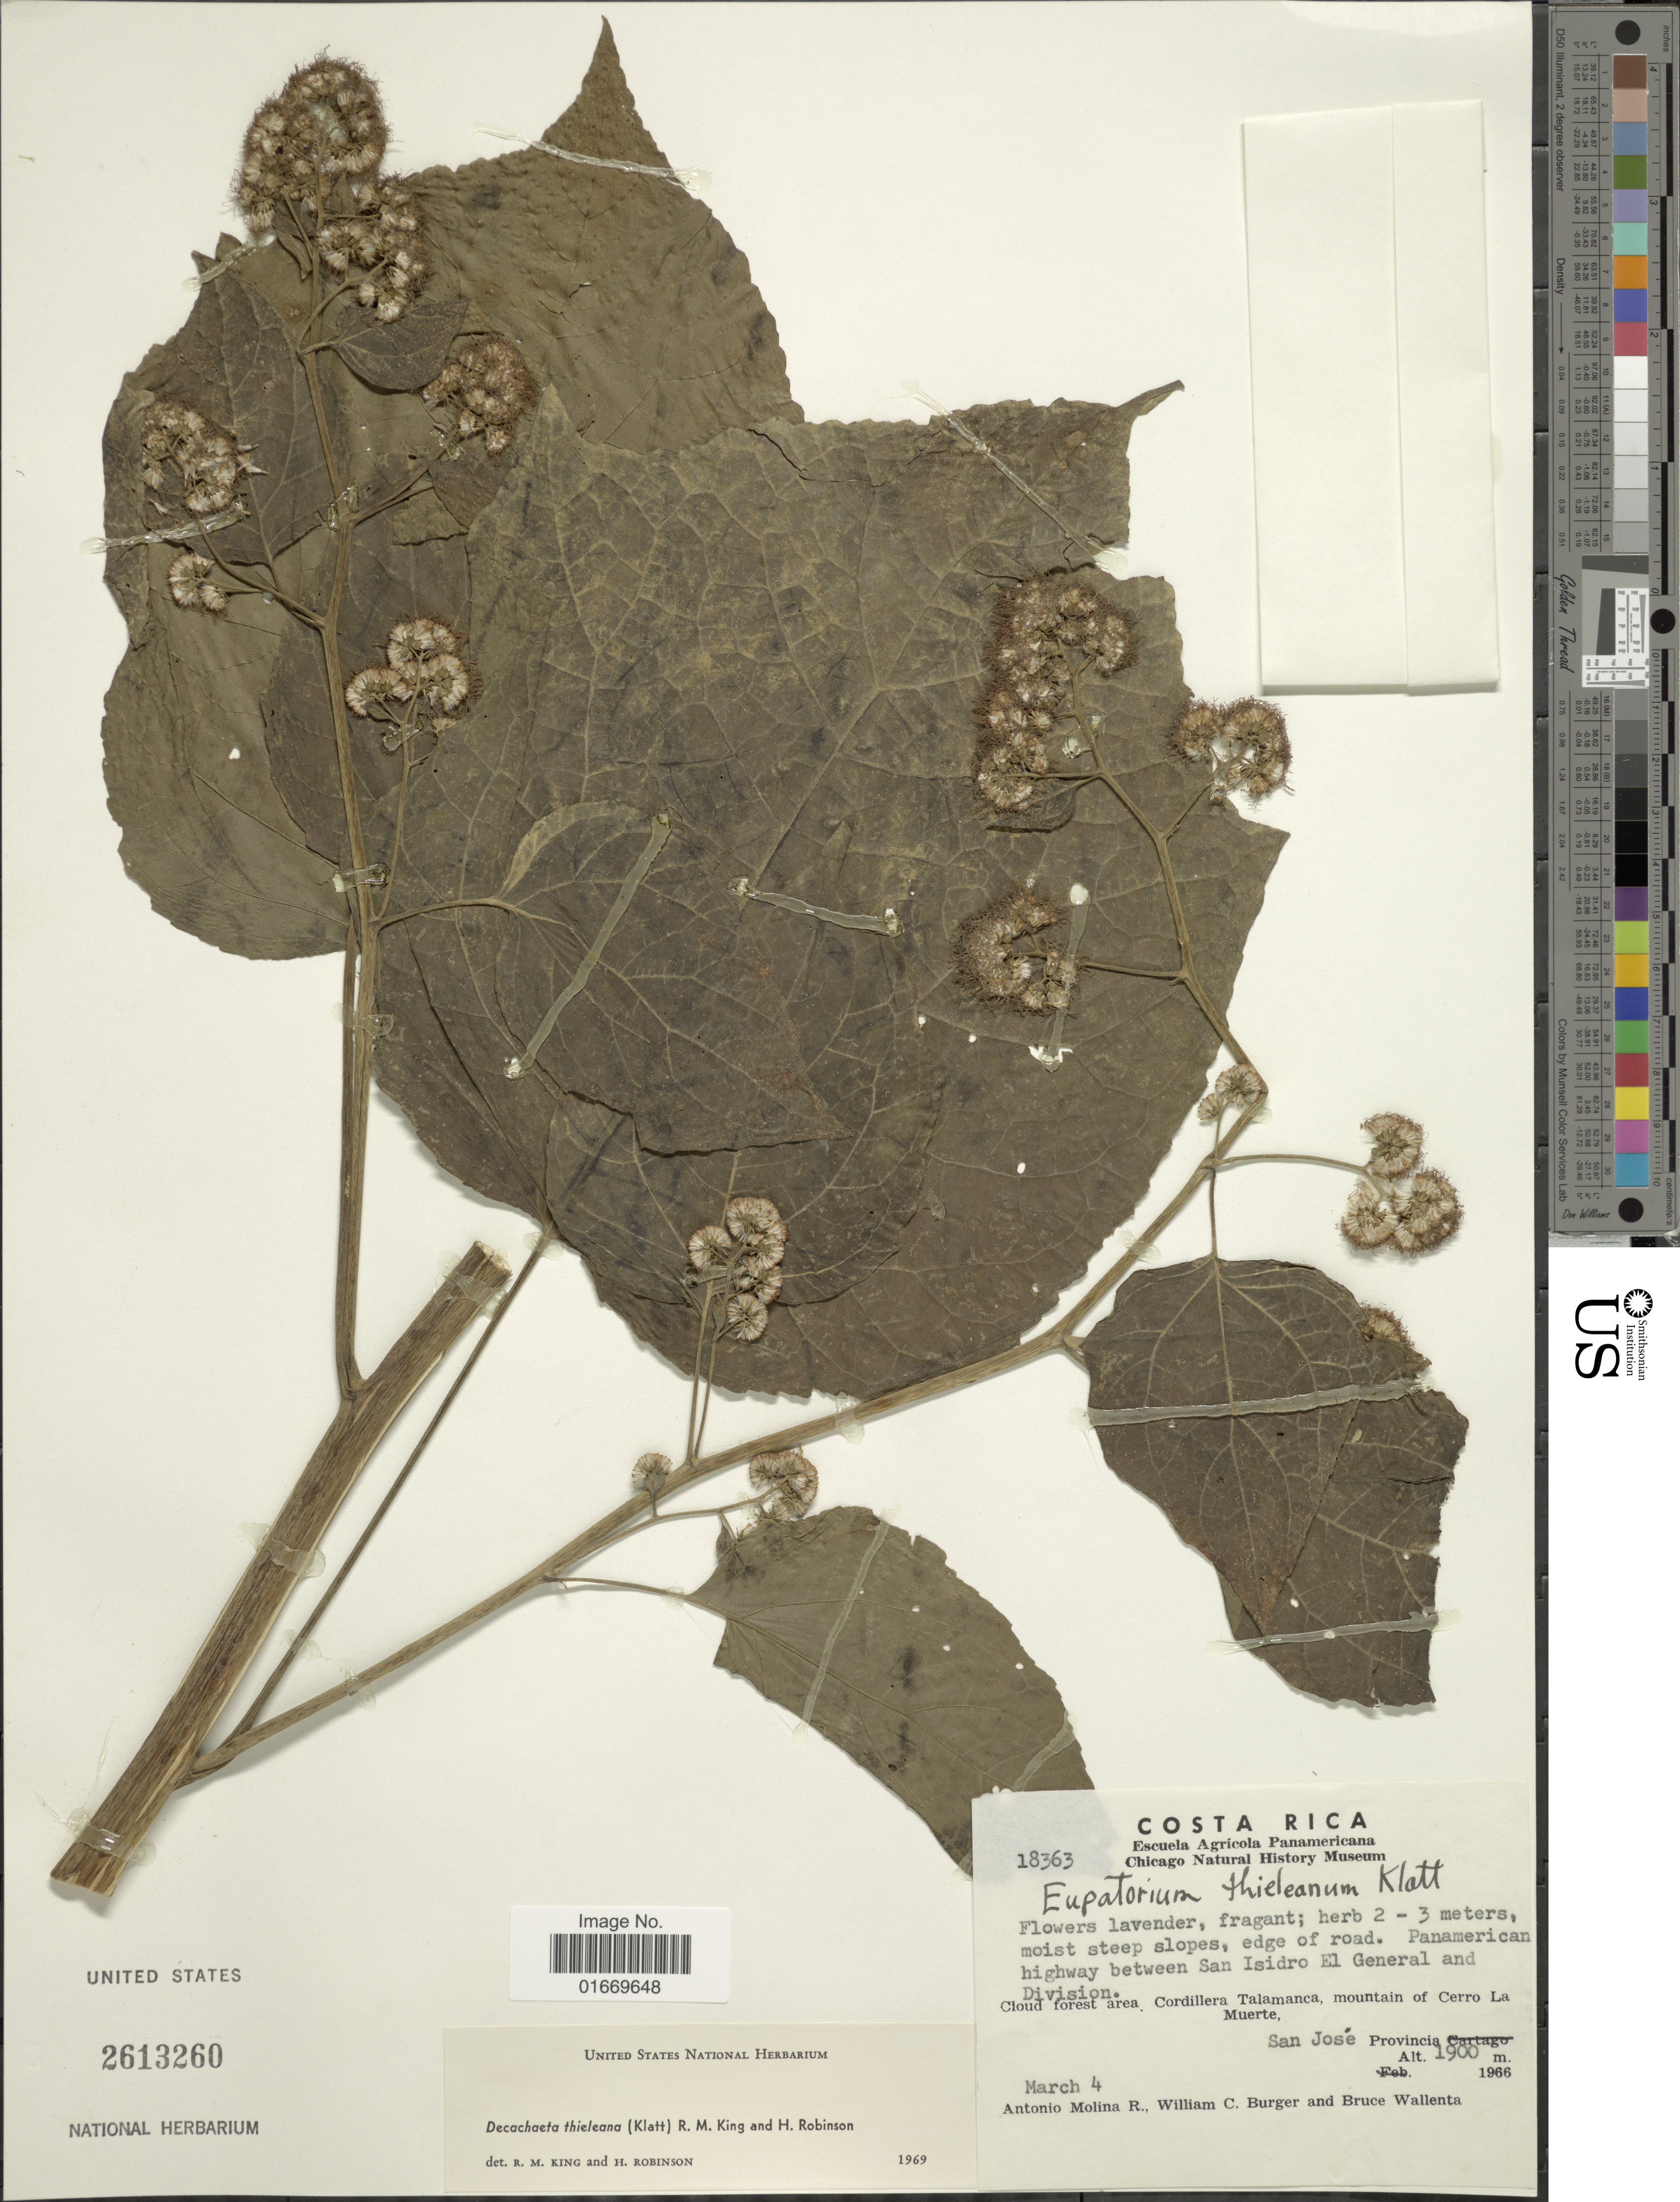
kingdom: Plantae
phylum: Tracheophyta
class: Magnoliopsida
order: Asterales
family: Asteraceae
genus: Decachaeta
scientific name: Decachaeta thieleana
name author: (Klatt) R.M. King & H. Rob.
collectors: A. Molina R., W. Burger & B. Wallenta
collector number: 18363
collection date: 1966-03-04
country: Costa Rica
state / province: San José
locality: Costa rica. Cloud forest area Cordillera Talamanca, mountain of Cerro La Muerte. San Jose Provincia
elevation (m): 1900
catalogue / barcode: US 2613260